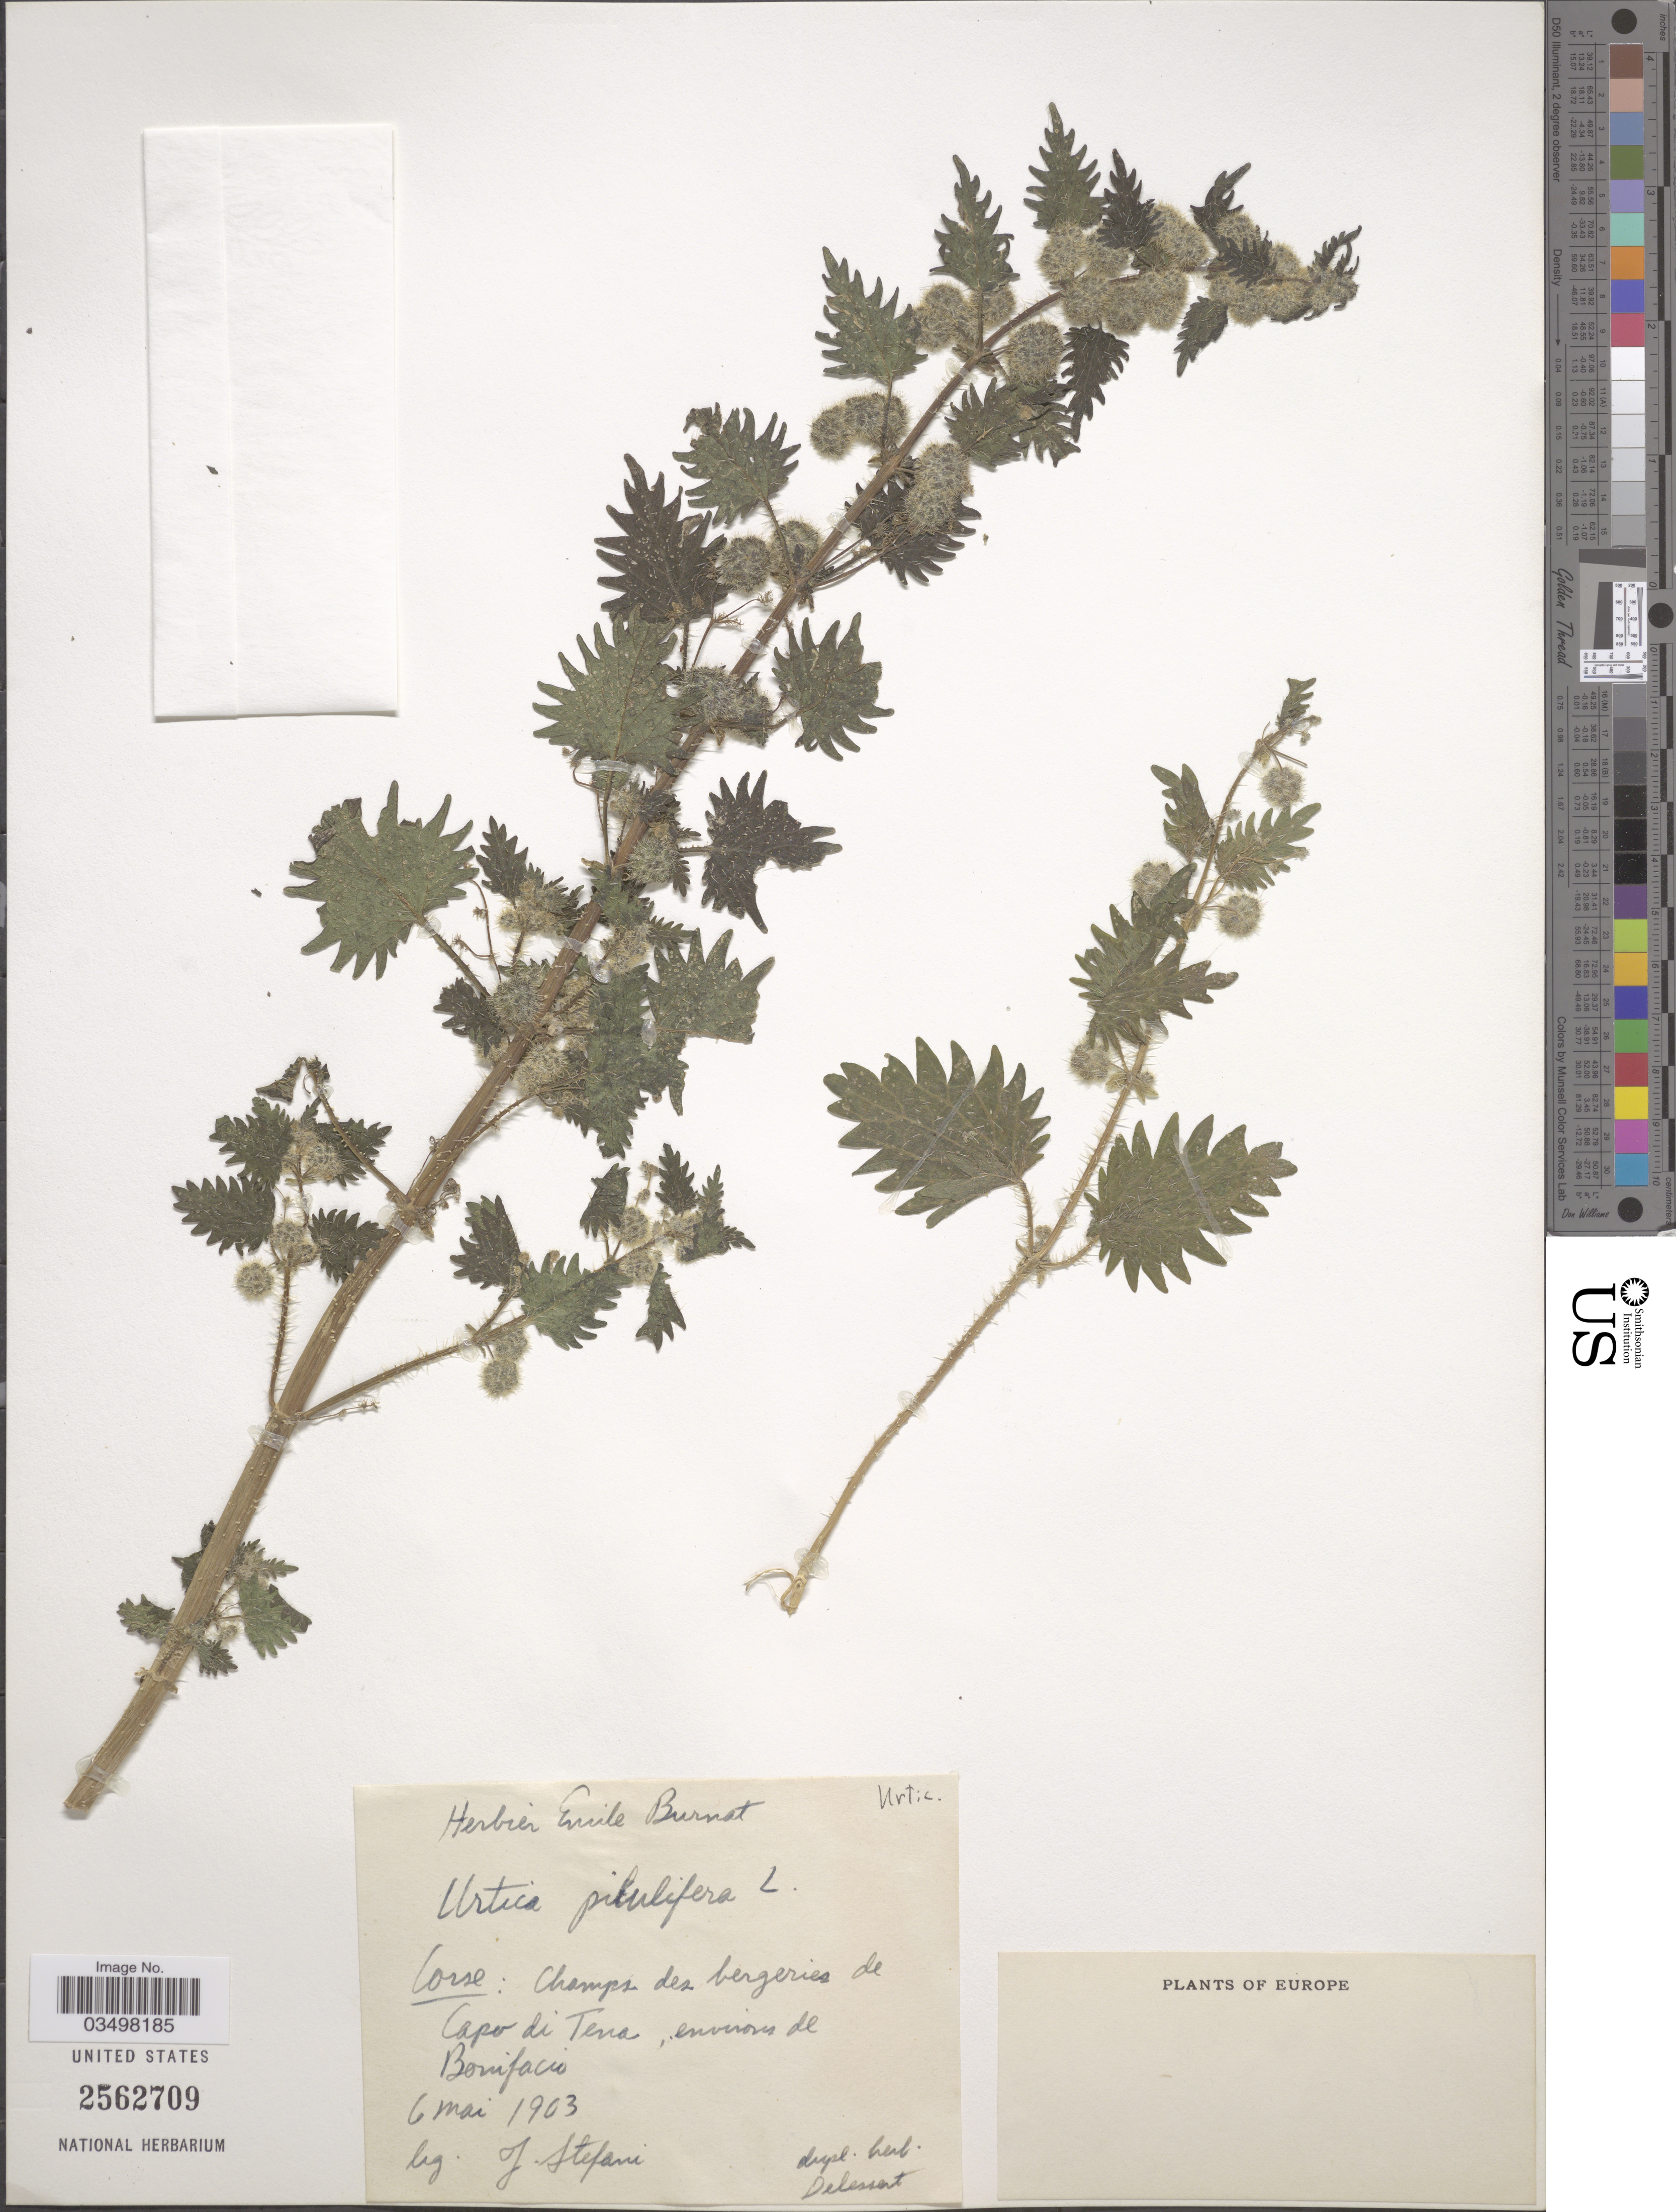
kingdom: Plantae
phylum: Tracheophyta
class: Magnoliopsida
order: Rosales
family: Urticaceae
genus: Urtica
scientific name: Urtica pilulifera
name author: L.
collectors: J. Stefani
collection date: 1903-05-06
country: France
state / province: Corsica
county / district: Corse-du-Sud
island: Corse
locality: Corse: champs des bergeries de Capo di Tena, environs de Bonifacio.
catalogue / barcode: US 2562709